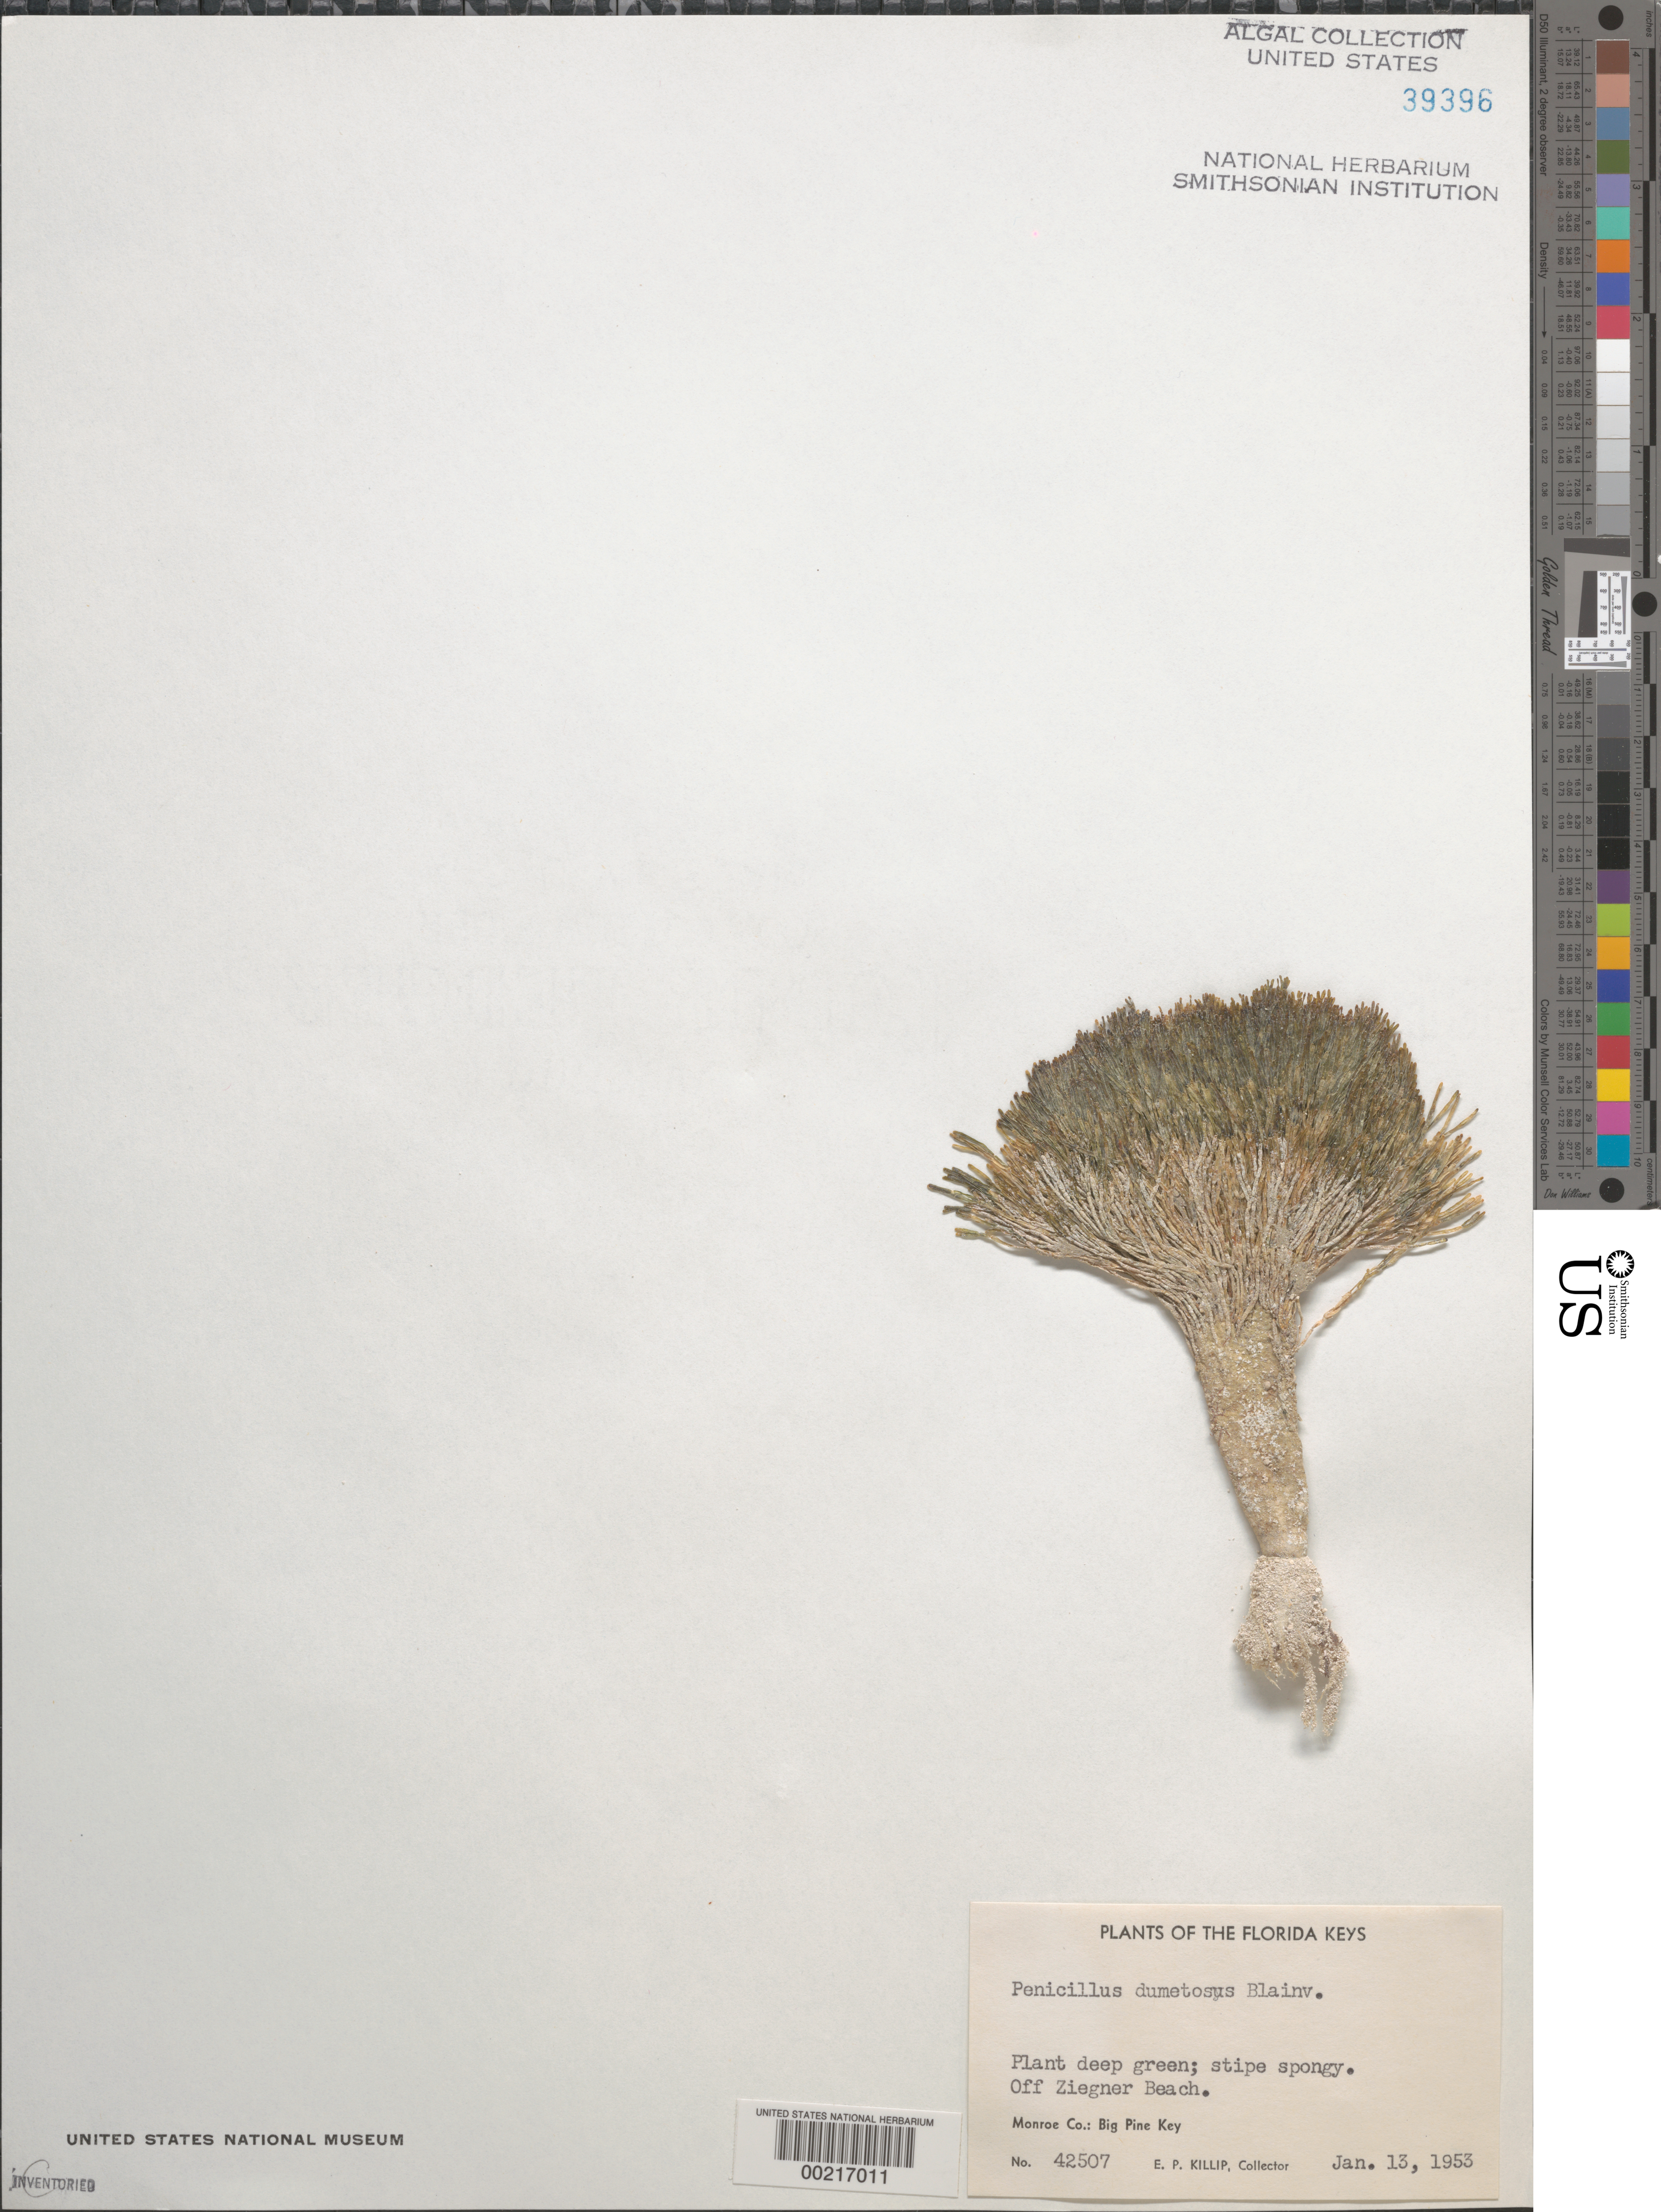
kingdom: Plantae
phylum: Chlorophyta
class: Ulvophyceae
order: Bryopsidales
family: Udoteaceae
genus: Penicillus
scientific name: Penicillus dumetosus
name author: (J.V.Lamouroux) Blainville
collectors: E. P. Killip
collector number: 42507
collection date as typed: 13 Jan 1953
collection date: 1953-01-13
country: United States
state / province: Florida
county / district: Monroe County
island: Big Pine Key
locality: Off Ziegner Beach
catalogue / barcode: US 39396